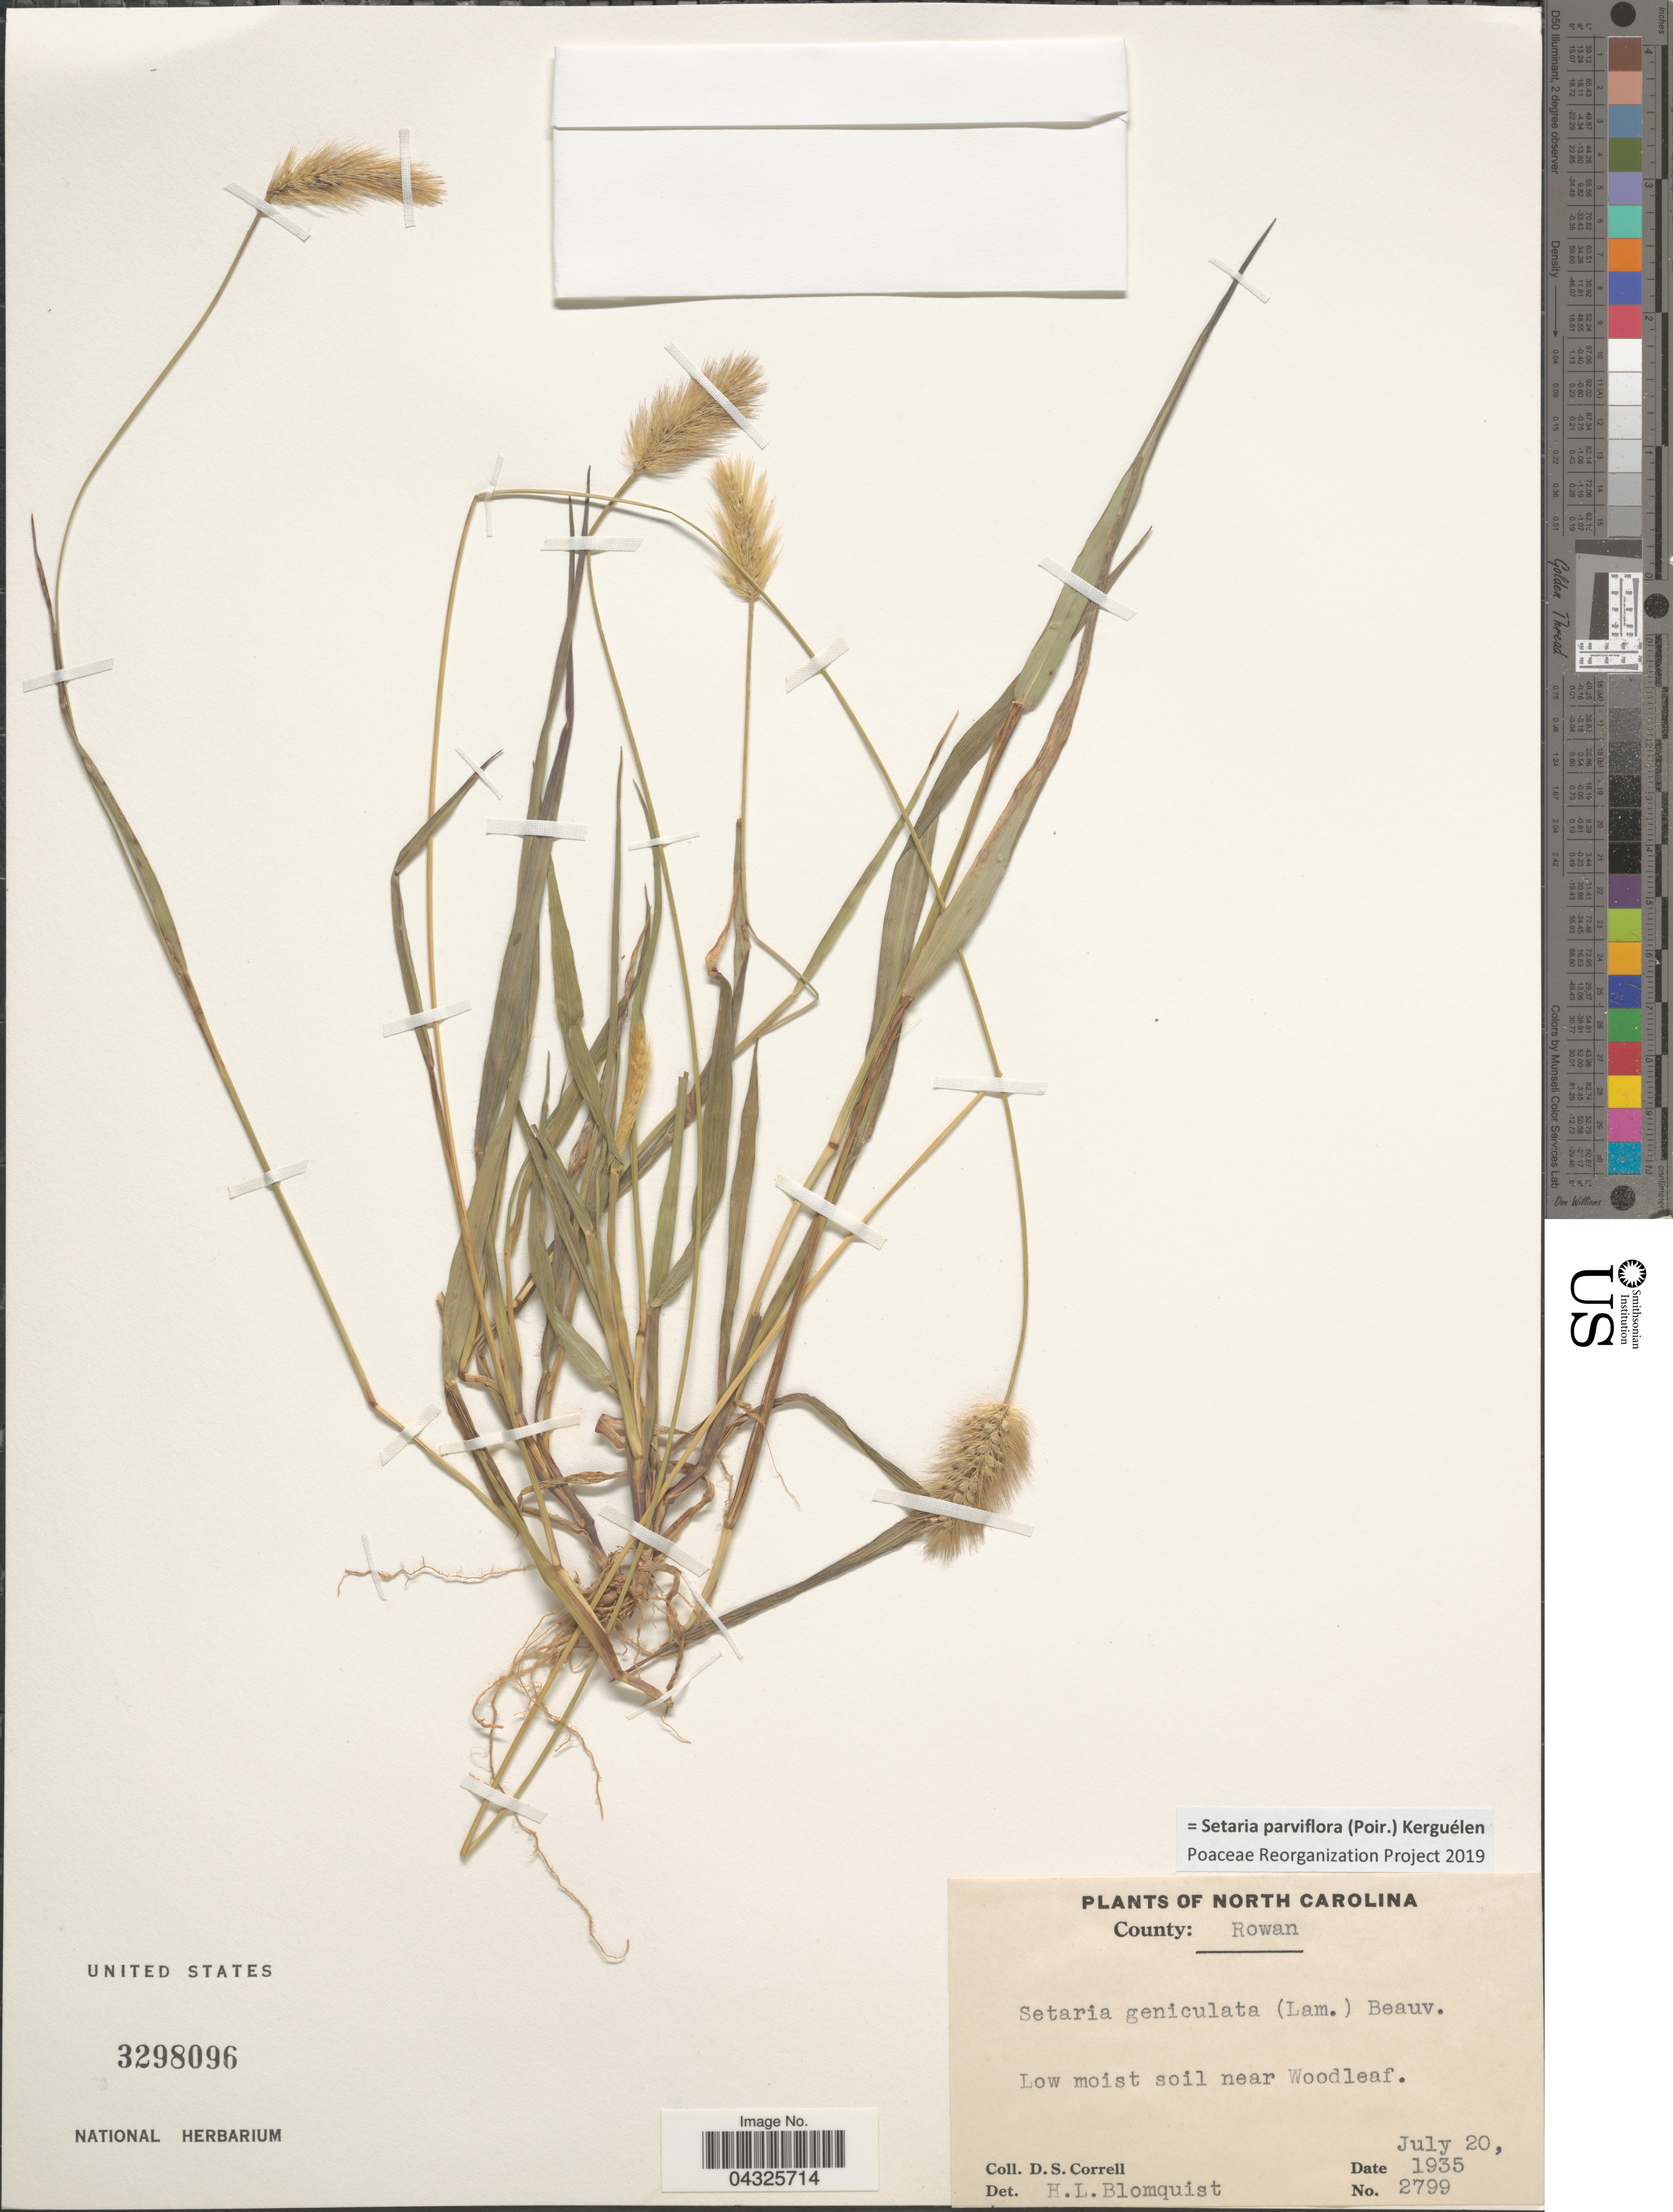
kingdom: Plantae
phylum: Tracheophyta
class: Liliopsida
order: Poales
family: Poaceae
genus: Setaria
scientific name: Setaria parviflora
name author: (Poir.) Kerguélen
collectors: D. S. Correll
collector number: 2799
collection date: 1935-07-20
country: United States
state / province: North Carolina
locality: County: Rowan. Low moist soil near Woodleaf.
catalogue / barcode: US 3298096